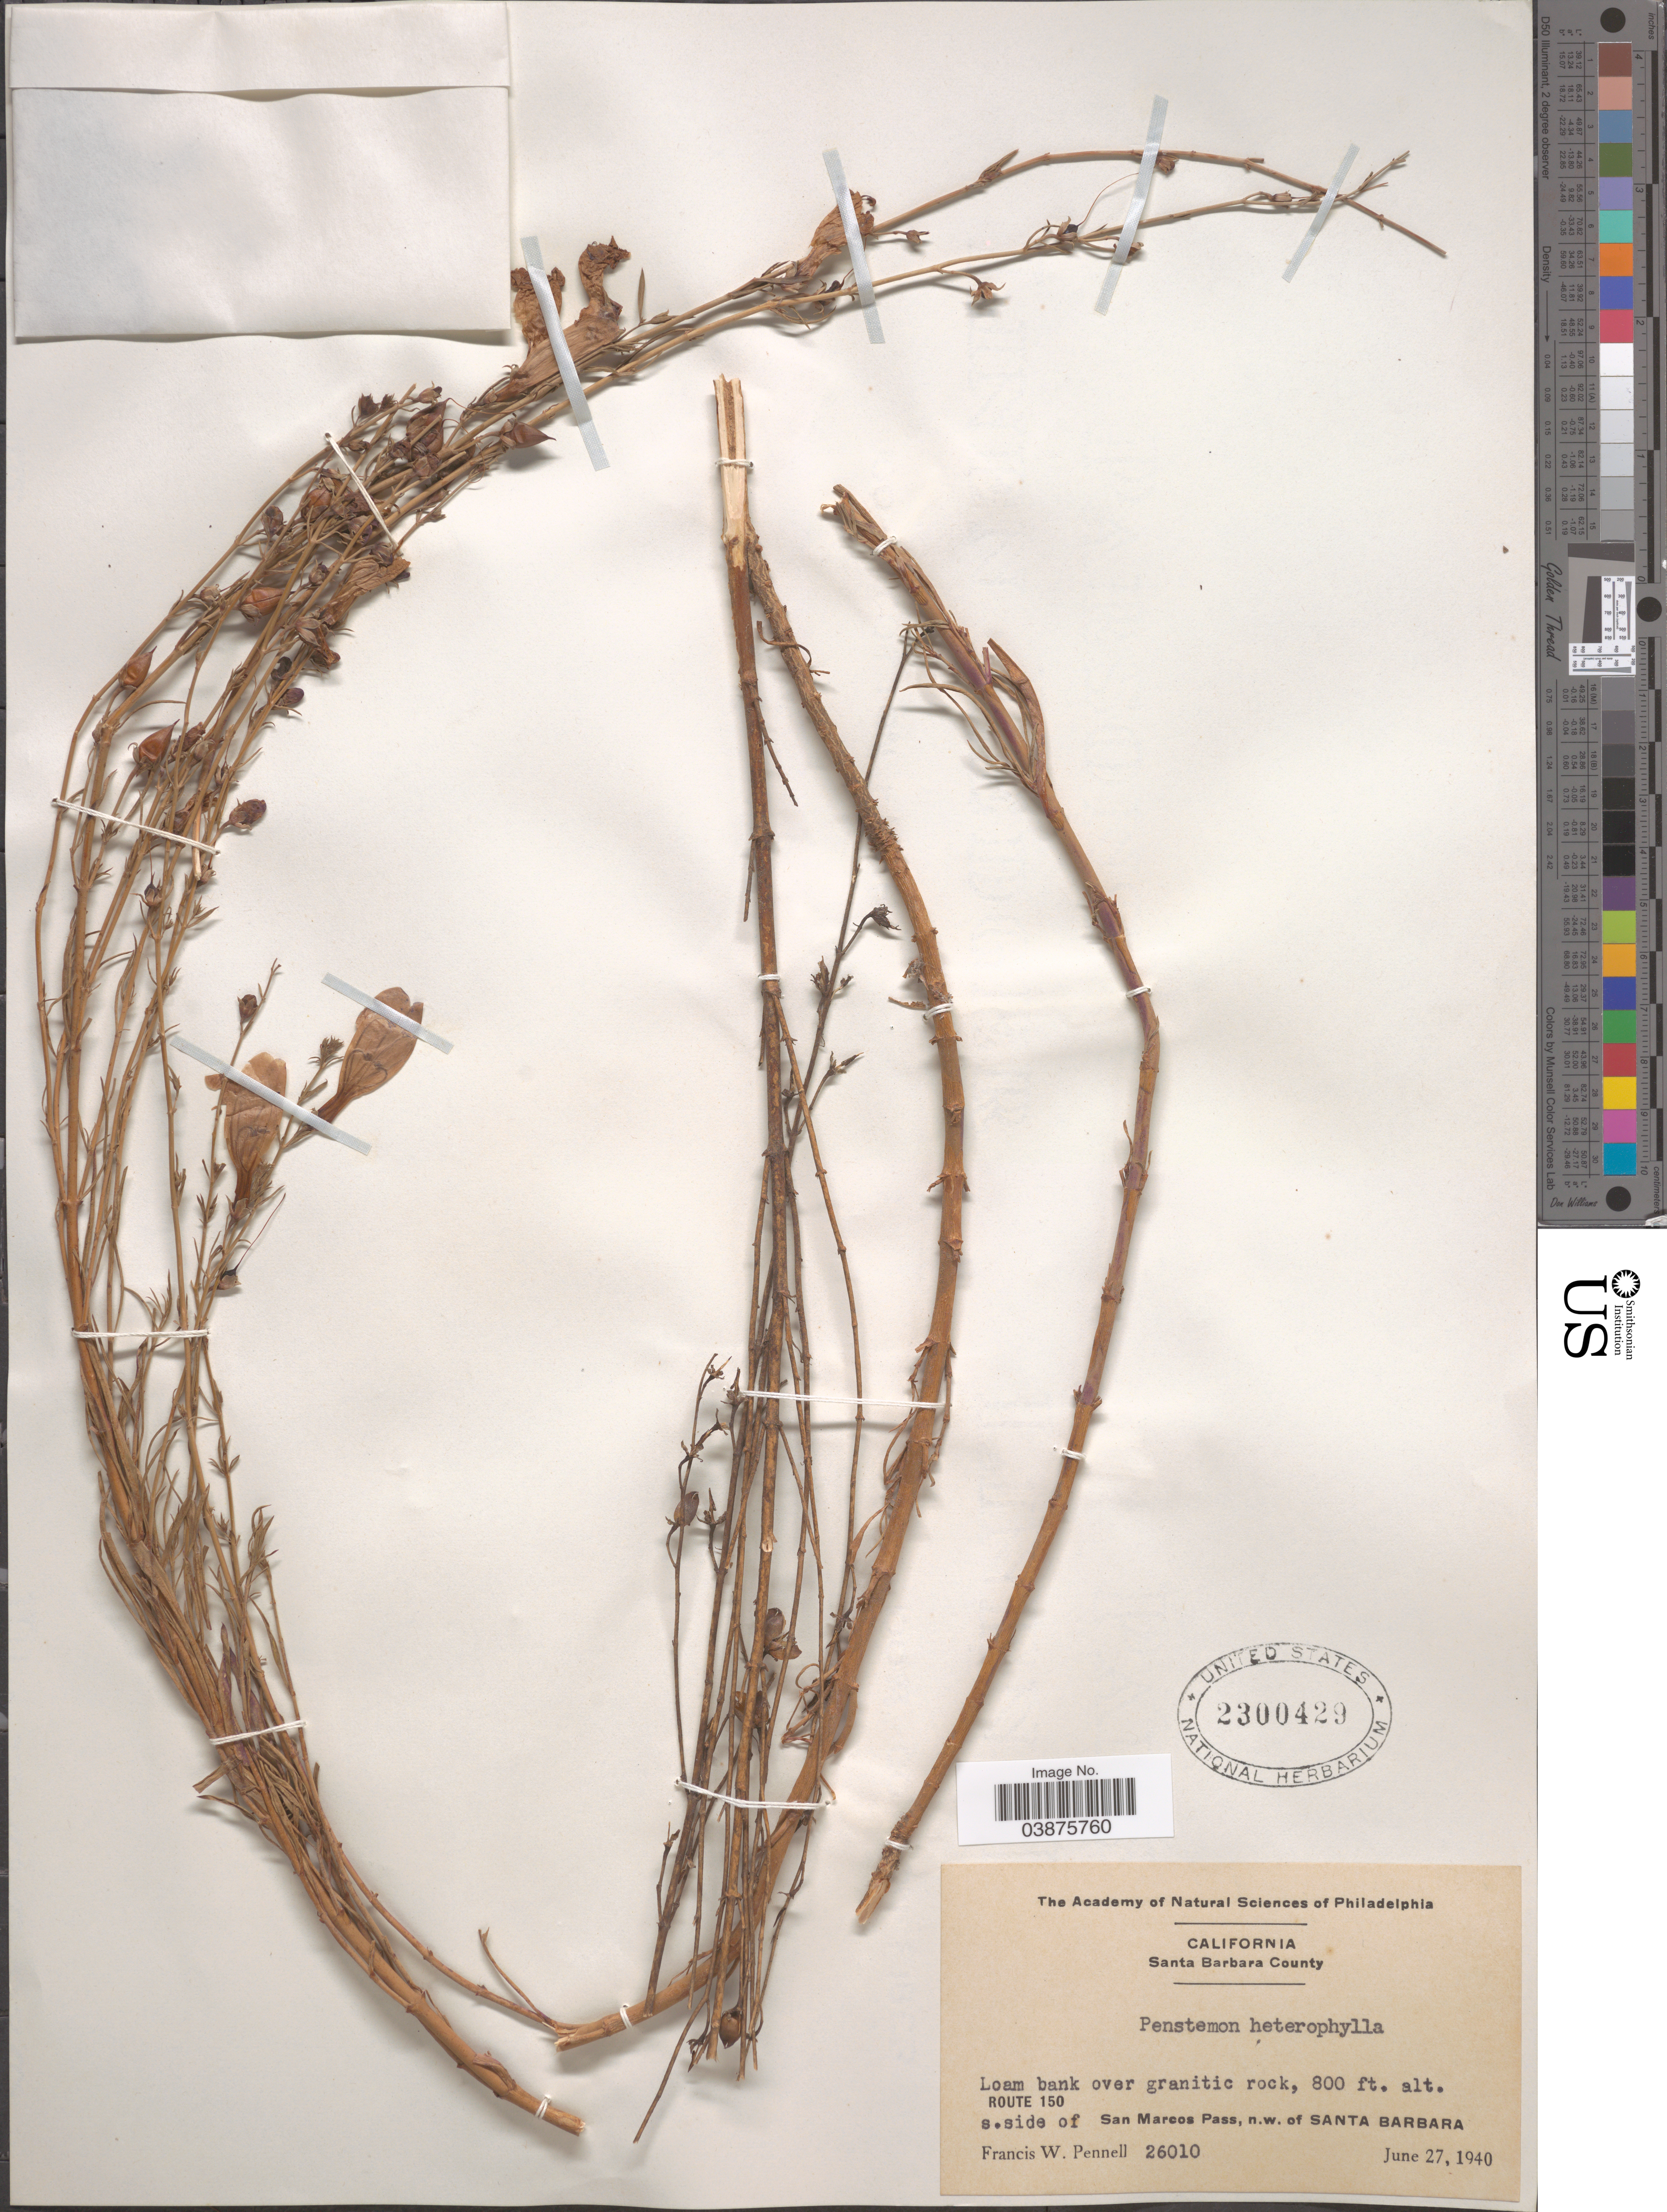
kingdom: Plantae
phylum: Tracheophyta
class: Magnoliopsida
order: Lamiales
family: Plantaginaceae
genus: Penstemon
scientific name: Penstemon heterophyllus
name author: Lindl.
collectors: F. W. Pennell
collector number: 26010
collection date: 1940-06-27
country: United States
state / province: California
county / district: Santa Barbara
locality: Santa Barbara County. Loam bank over granitic rock. Route 150. S. side of San Marcos Pass, n.w. of Santa Barbara.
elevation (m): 244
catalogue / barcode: US 2300429